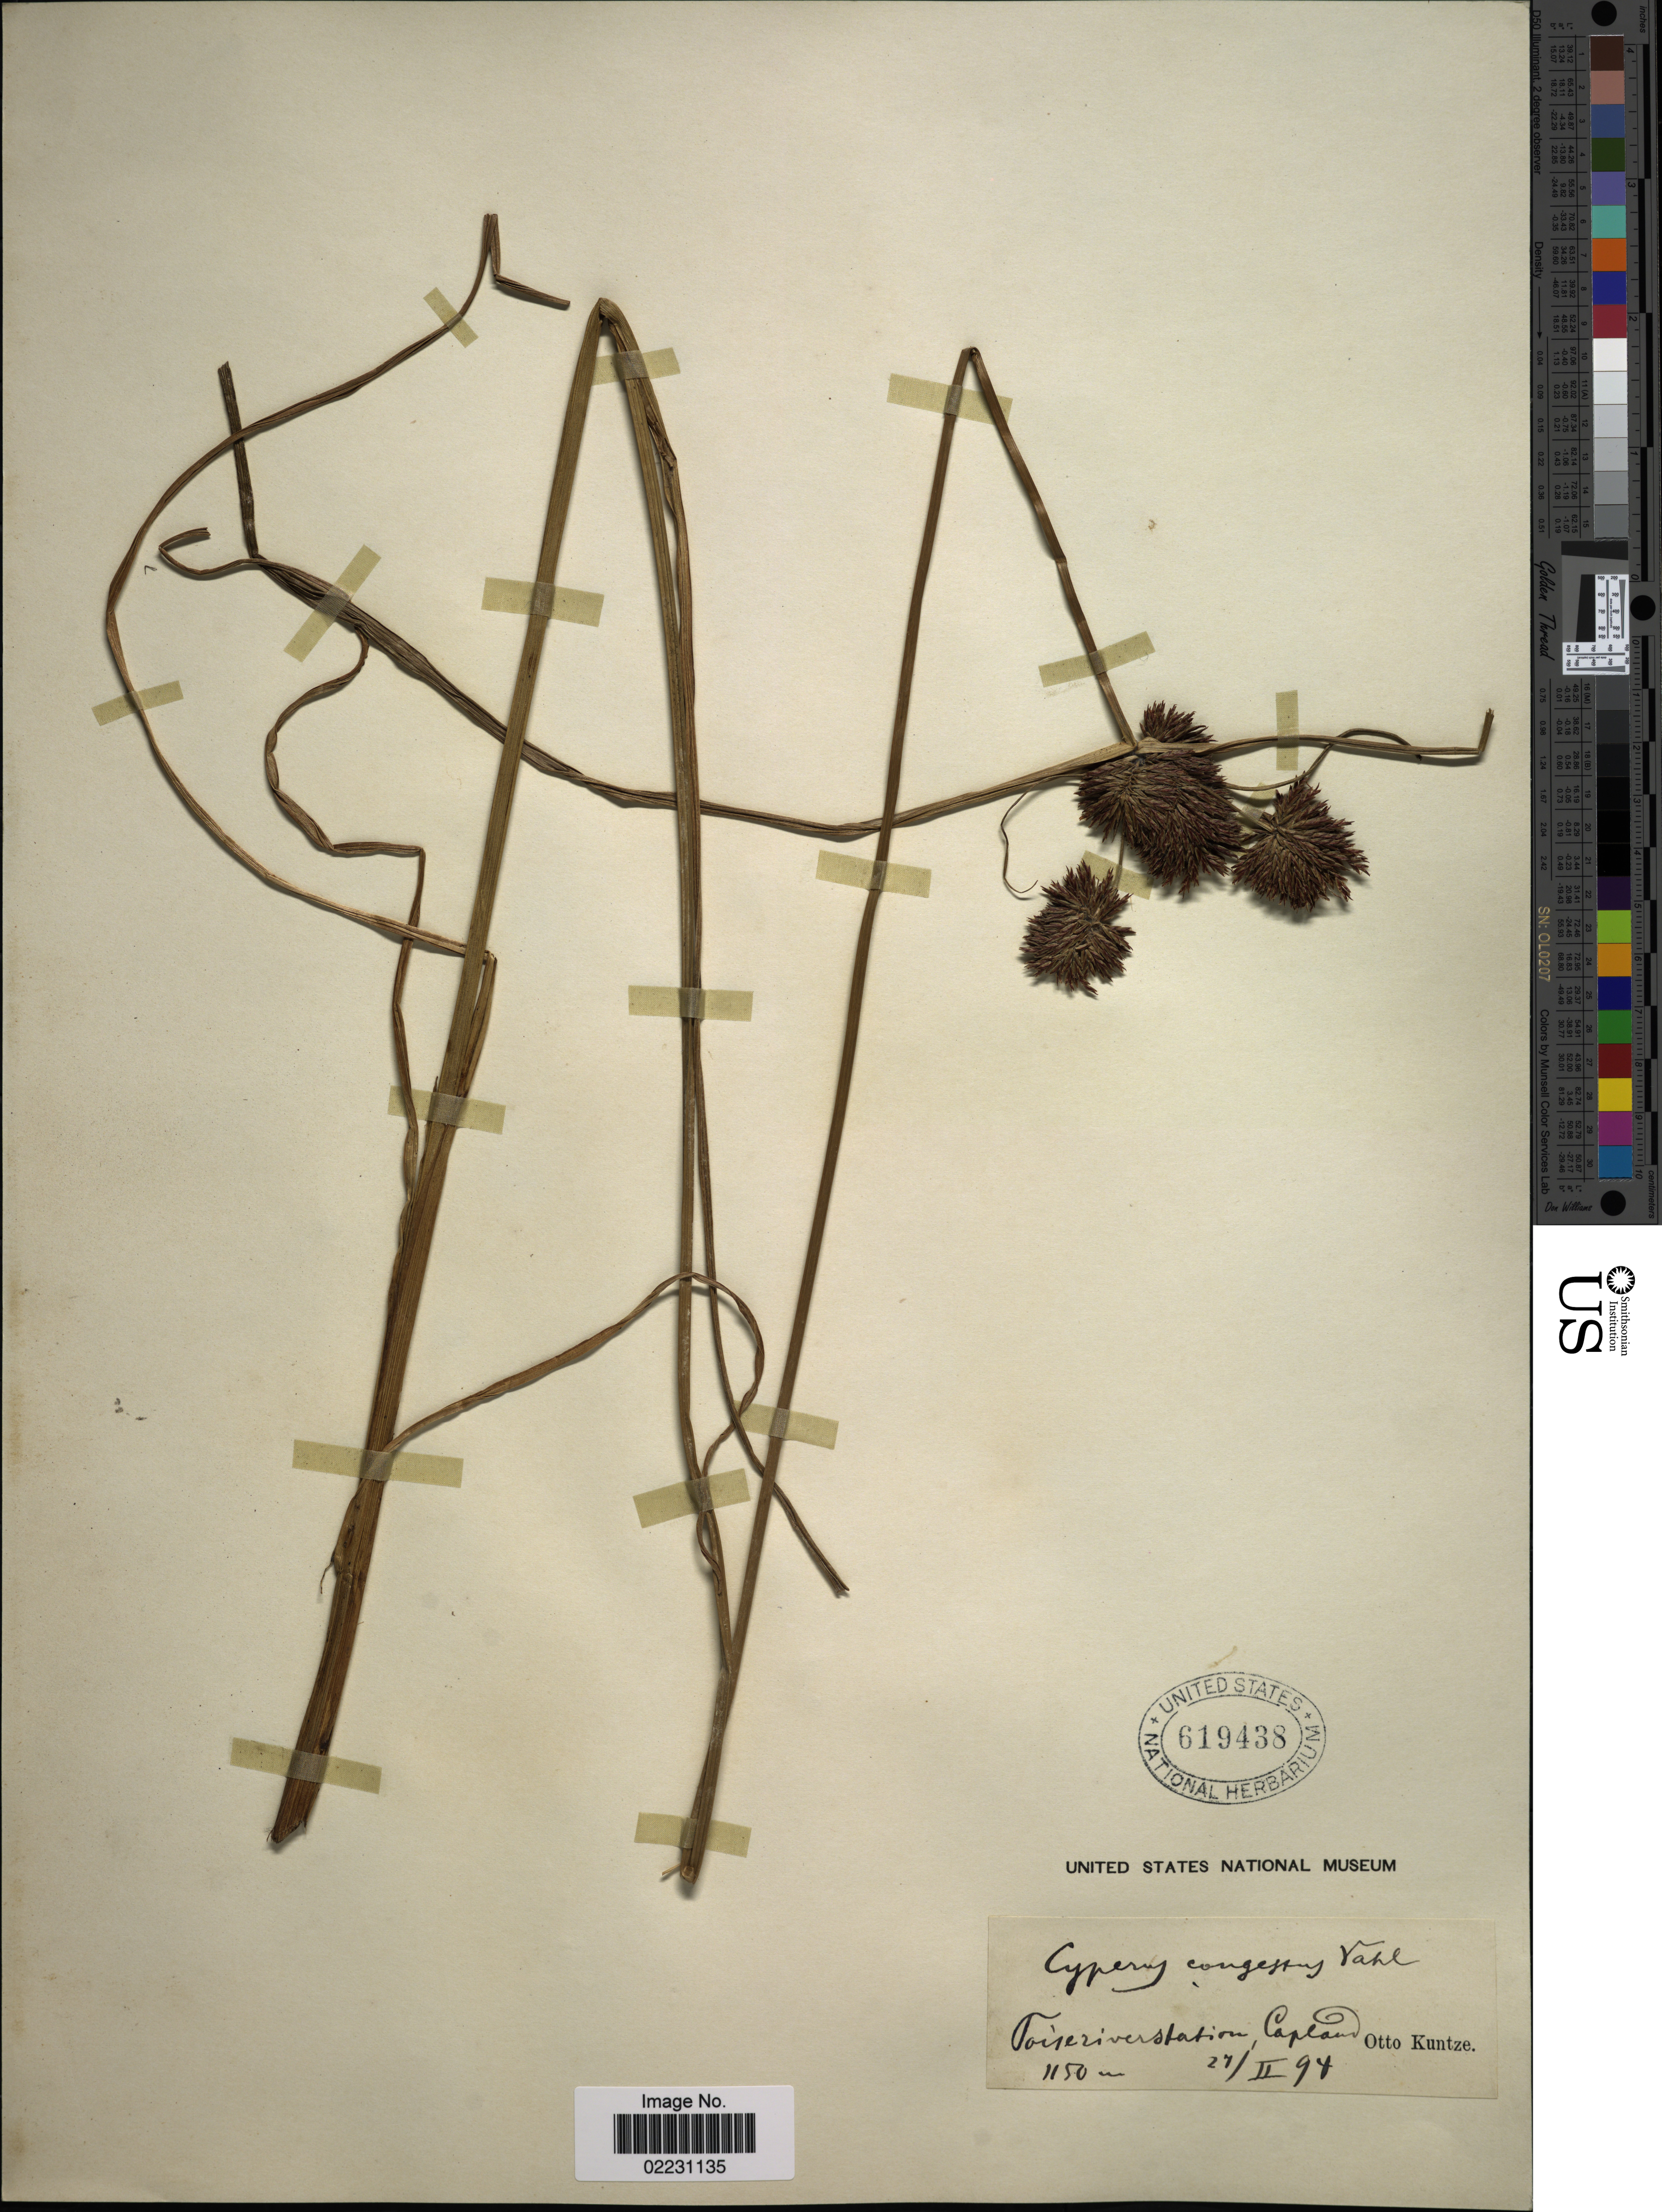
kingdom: Plantae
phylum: Tracheophyta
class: Liliopsida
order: Poales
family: Cyperaceae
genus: Cyperus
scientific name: Cyperus congestus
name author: Vahl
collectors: C.E.O. Kuntze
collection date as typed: Transcribed d/m/y: 27/2/94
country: South Africa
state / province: Eastern Cape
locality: Toise rivier station, Capland.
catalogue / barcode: US 619438